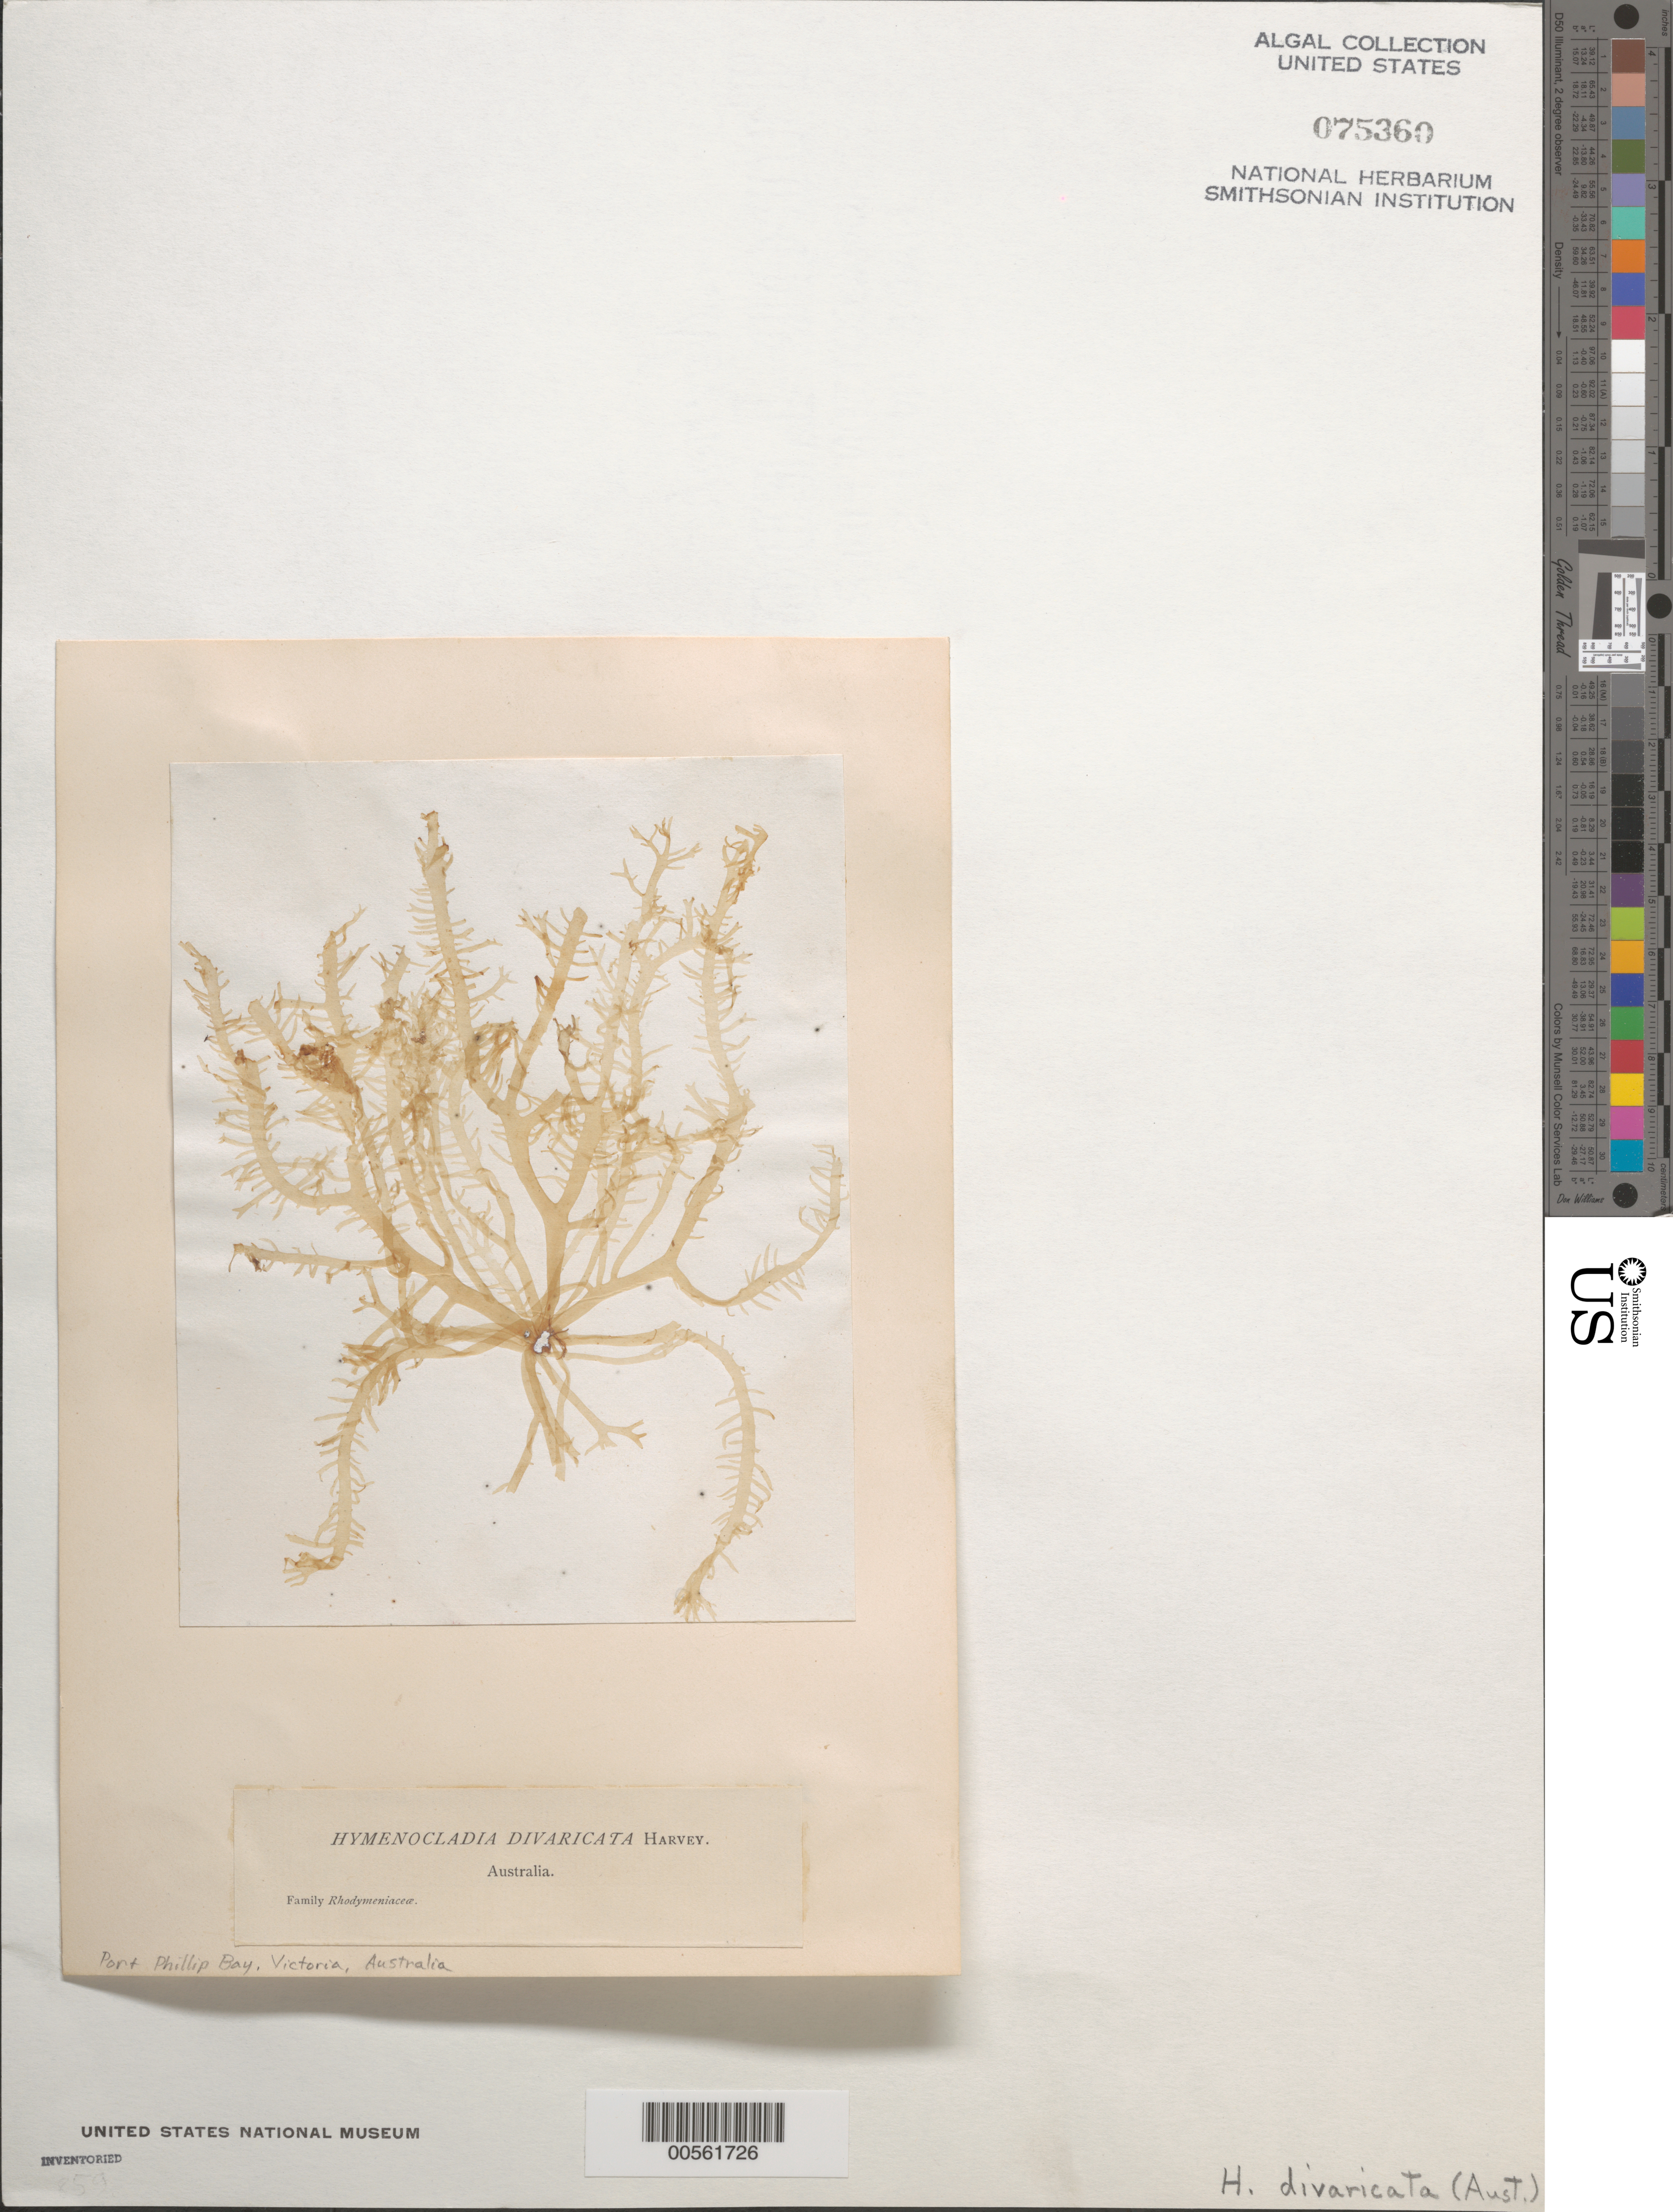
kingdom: Plantae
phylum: Rhodophyta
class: Florideophyceae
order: Rhodymeniales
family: Hymenocladiaceae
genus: Hymenocladia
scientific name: Hymenocladia divaricata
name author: Harv.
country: Australia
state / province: Victoria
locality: Port Phillip Bay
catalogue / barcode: US 75360